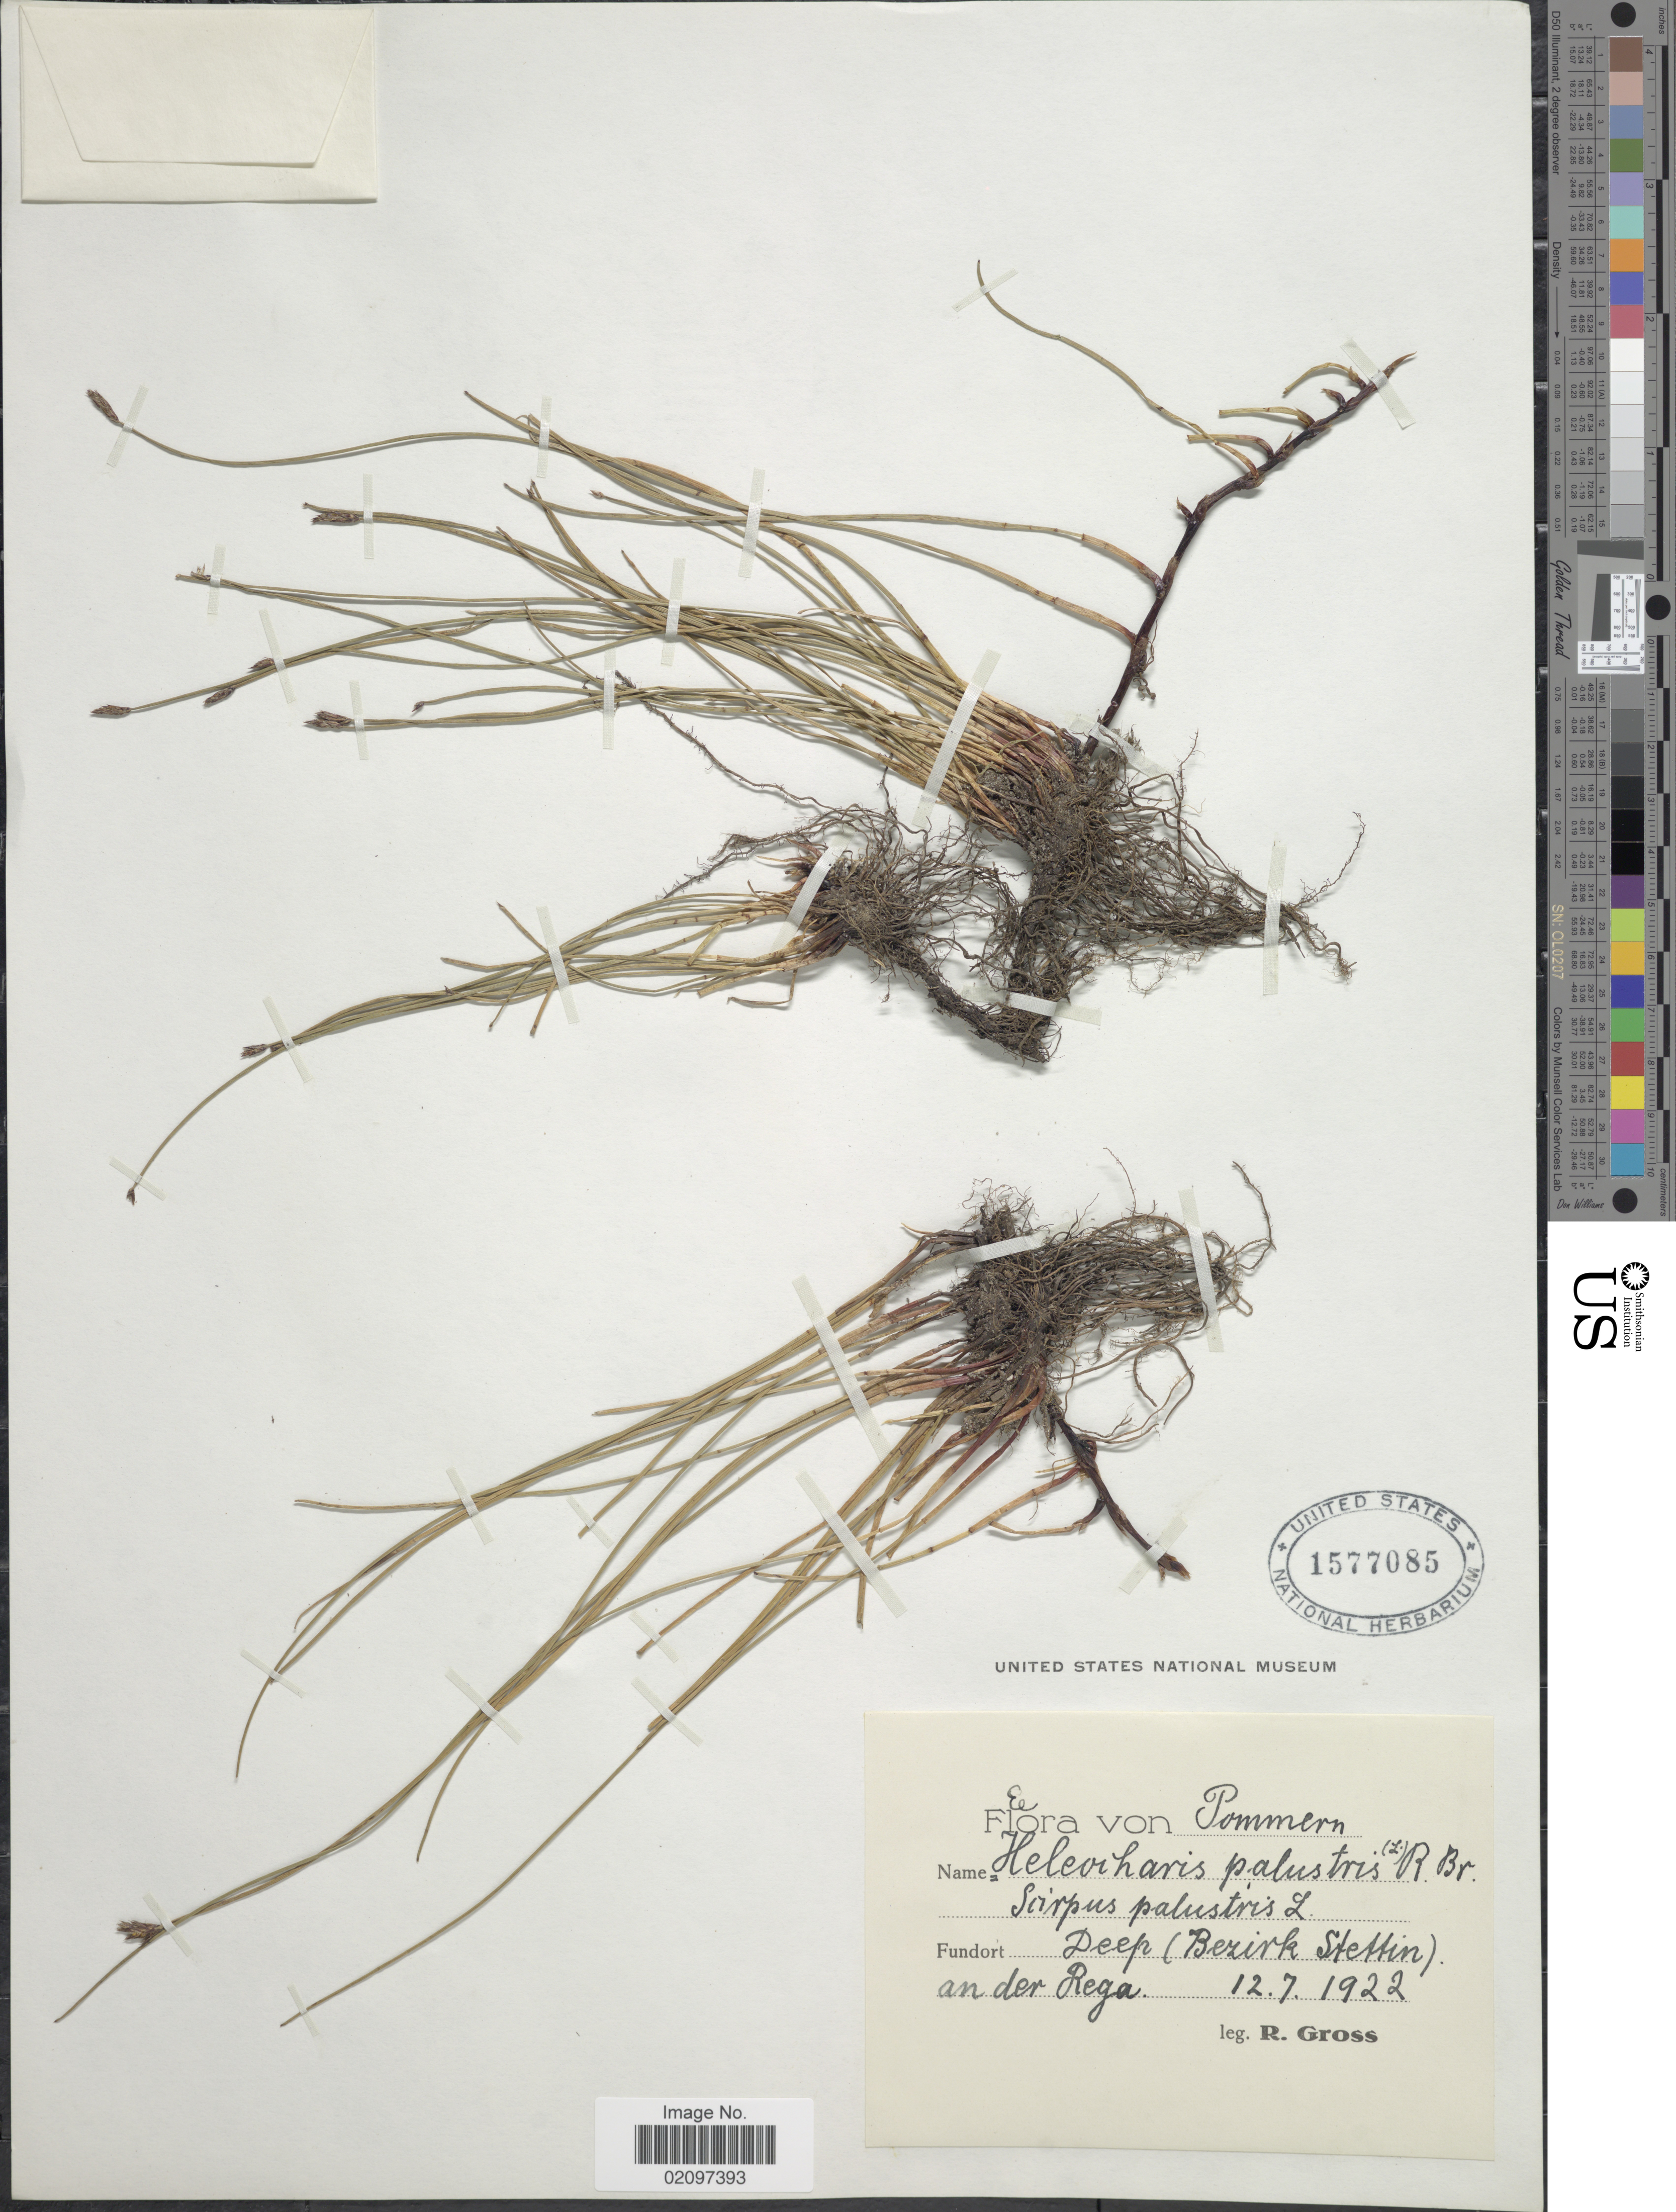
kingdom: Plantae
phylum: Tracheophyta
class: Liliopsida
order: Poales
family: Cyperaceae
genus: Eleocharis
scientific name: Eleocharis palustris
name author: (L.) Roem. & Schult.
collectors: R. Gross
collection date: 1922-07-12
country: Poland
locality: Pommern, Deep (Bezirk Stettin) an der Rega.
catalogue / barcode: US 1577085